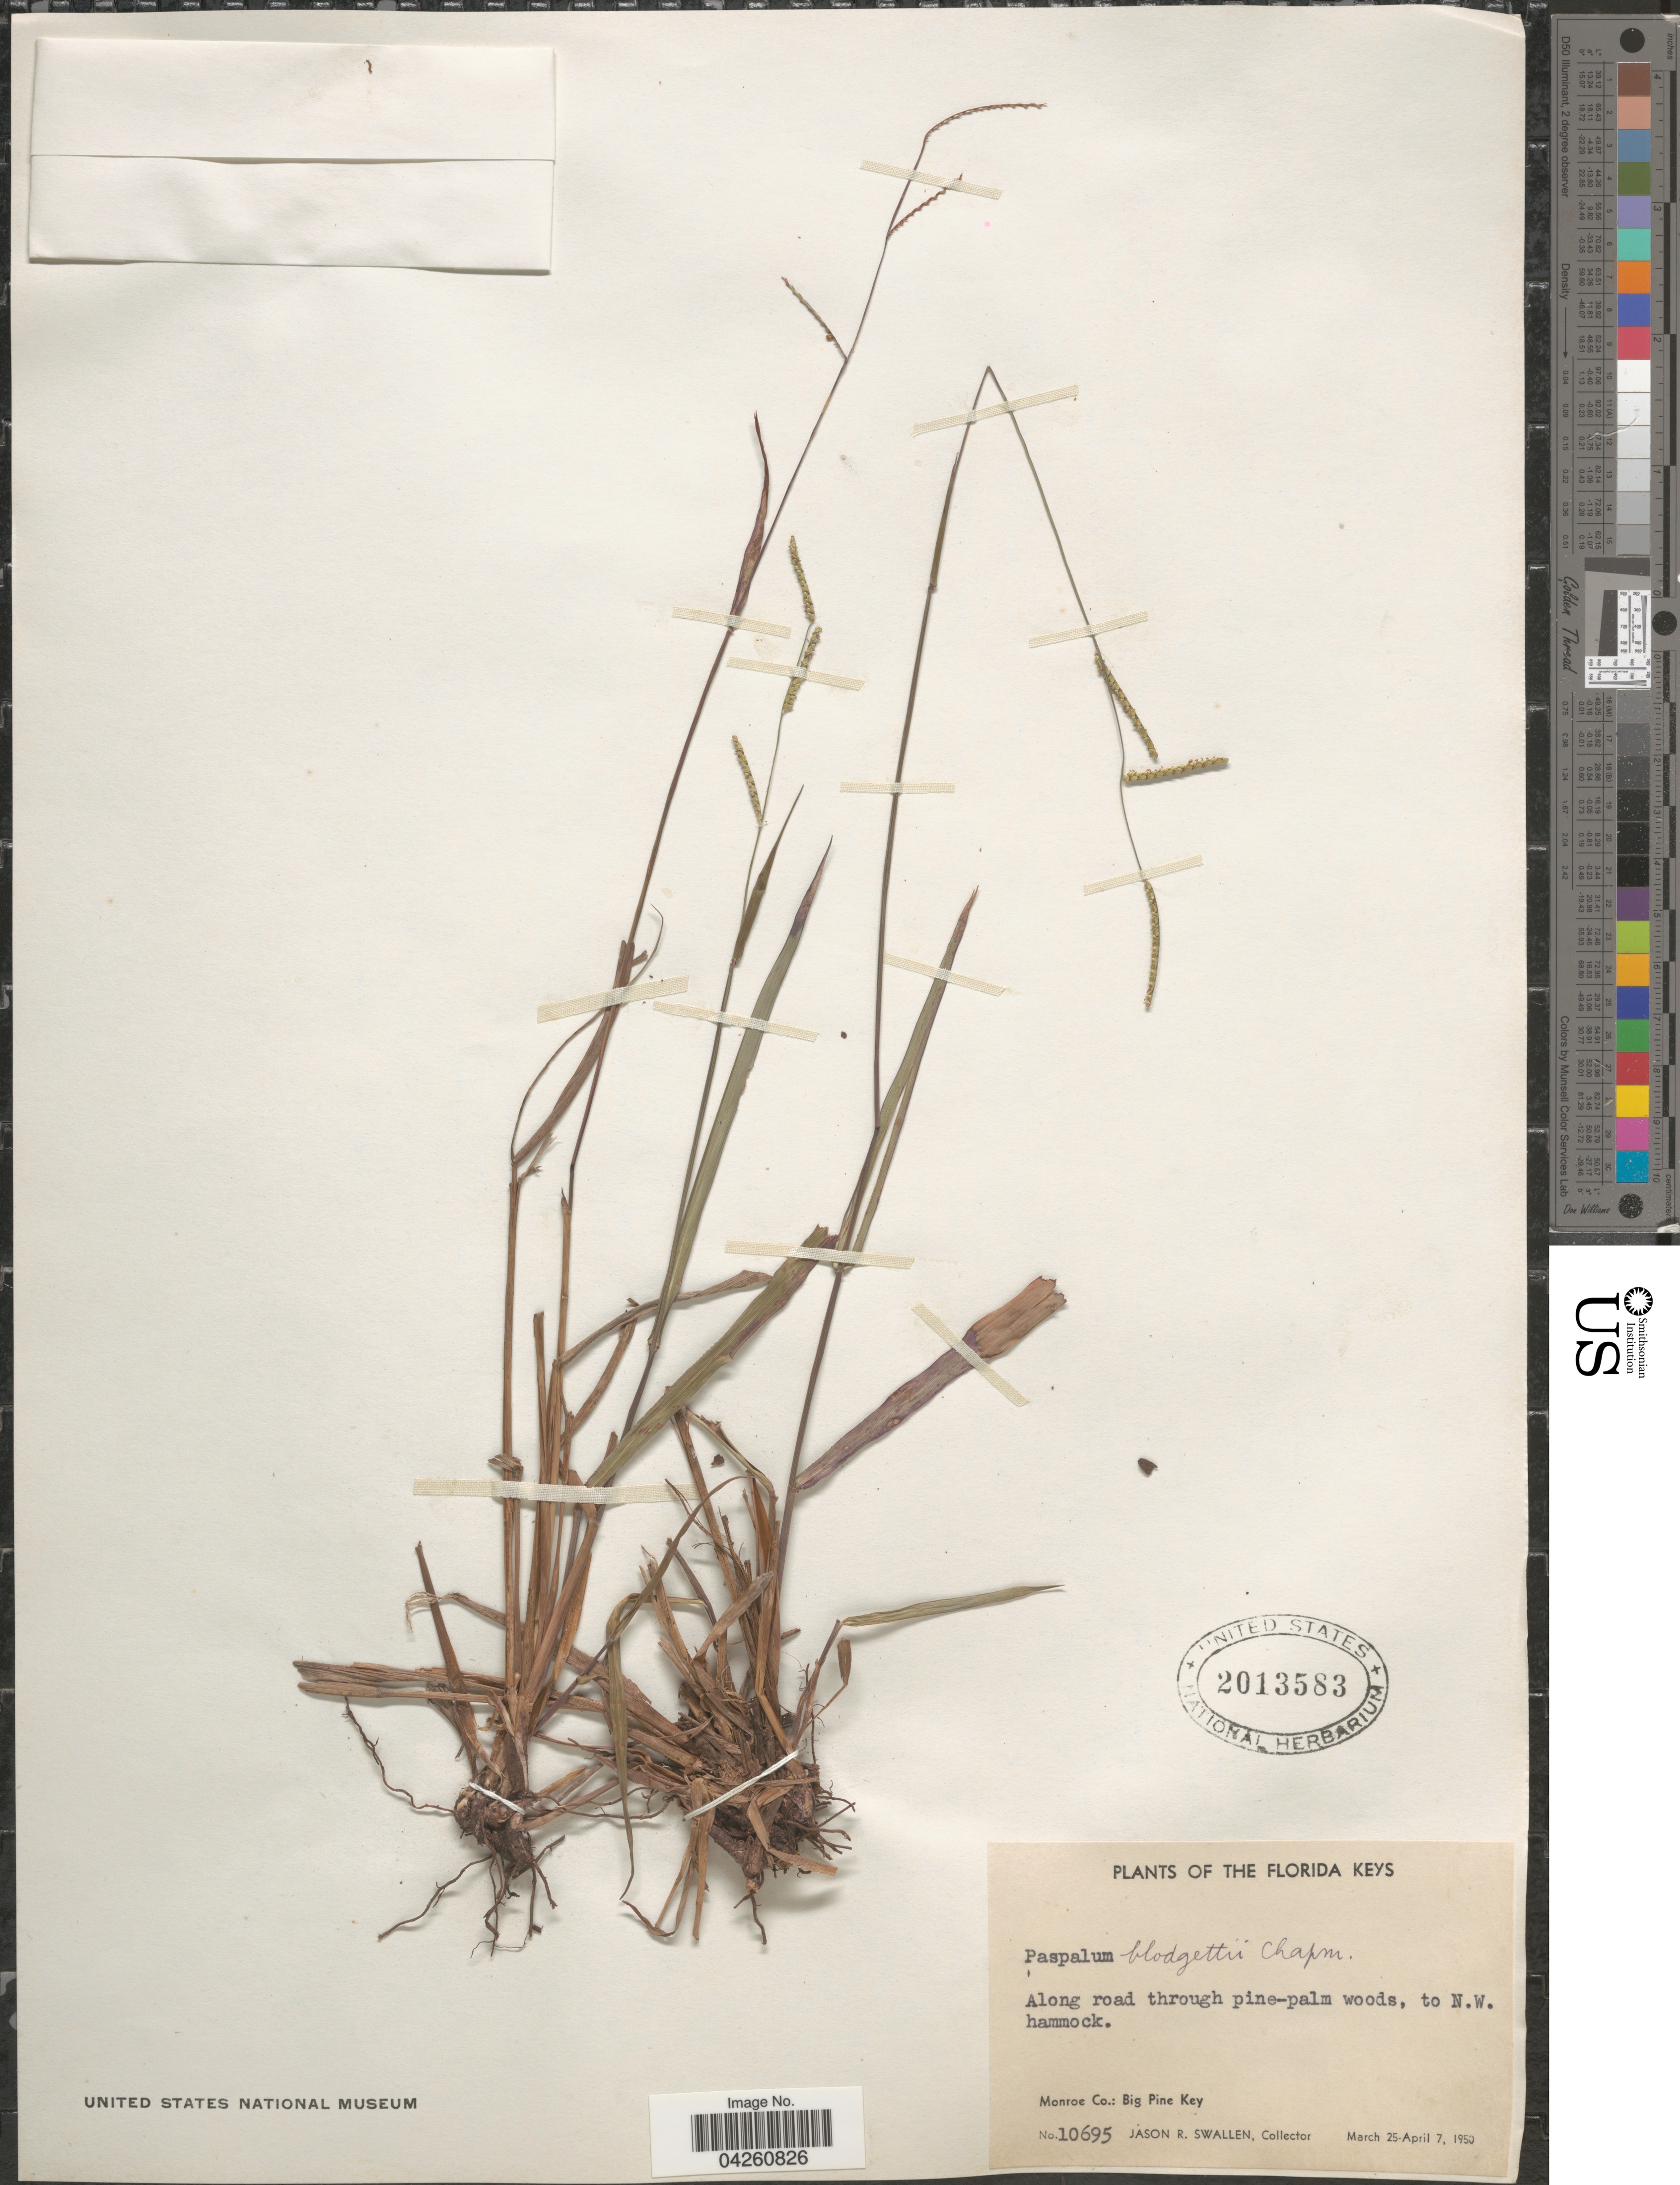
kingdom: Plantae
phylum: Tracheophyta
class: Liliopsida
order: Poales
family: Poaceae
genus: Paspalum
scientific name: Paspalum blodgettii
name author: Chapm.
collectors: J. R. Swallen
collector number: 10695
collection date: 1950-03-25/1950-04-07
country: United States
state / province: Florida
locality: Florida Keys. Along road through pine-palm woods, to N.W. hammock. Monroe Co.: Big Pine Key.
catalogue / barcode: US 2013583